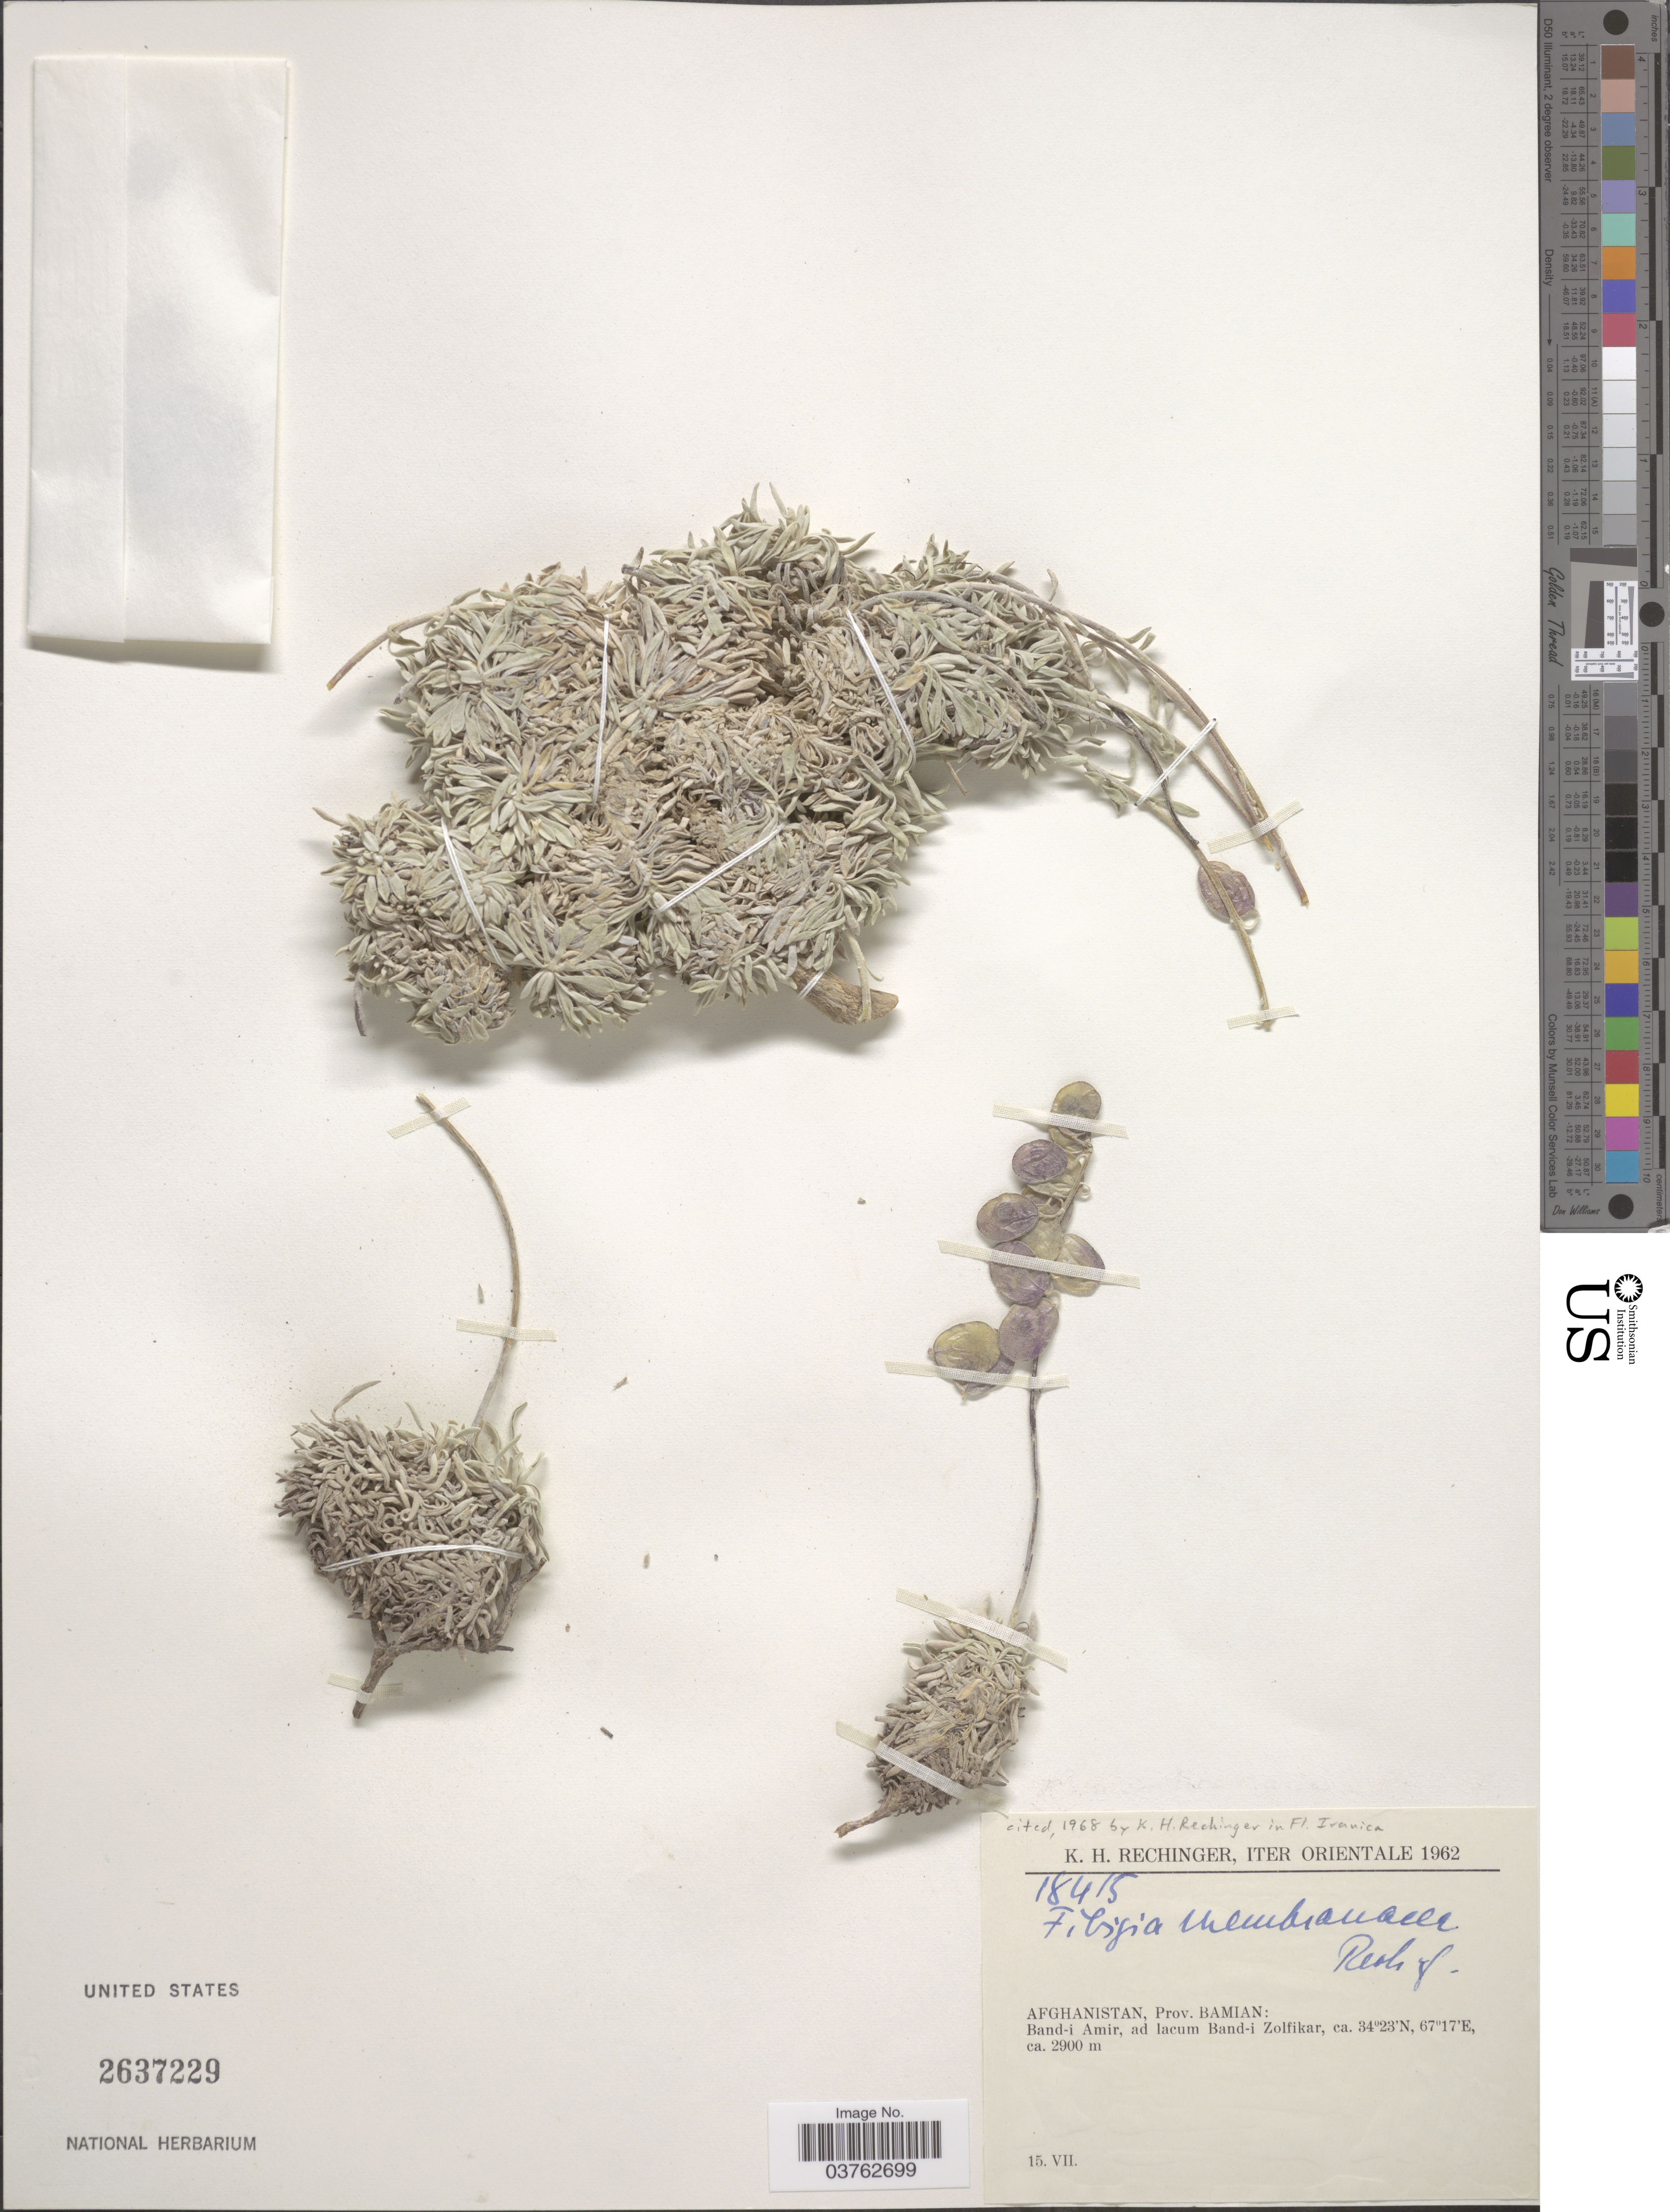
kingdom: Plantae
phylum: Tracheophyta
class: Magnoliopsida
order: Brassicales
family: Brassicaceae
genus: Fibigia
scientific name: Fibigia membranacea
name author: Rech. f.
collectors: K. H. Rechinger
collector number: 18415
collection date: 1962-07-15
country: Afghanistan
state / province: Bamian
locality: Iter Orientale. Band-i Amir, ad lacum Band-i Zolfikar.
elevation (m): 2900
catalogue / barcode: US 2637229